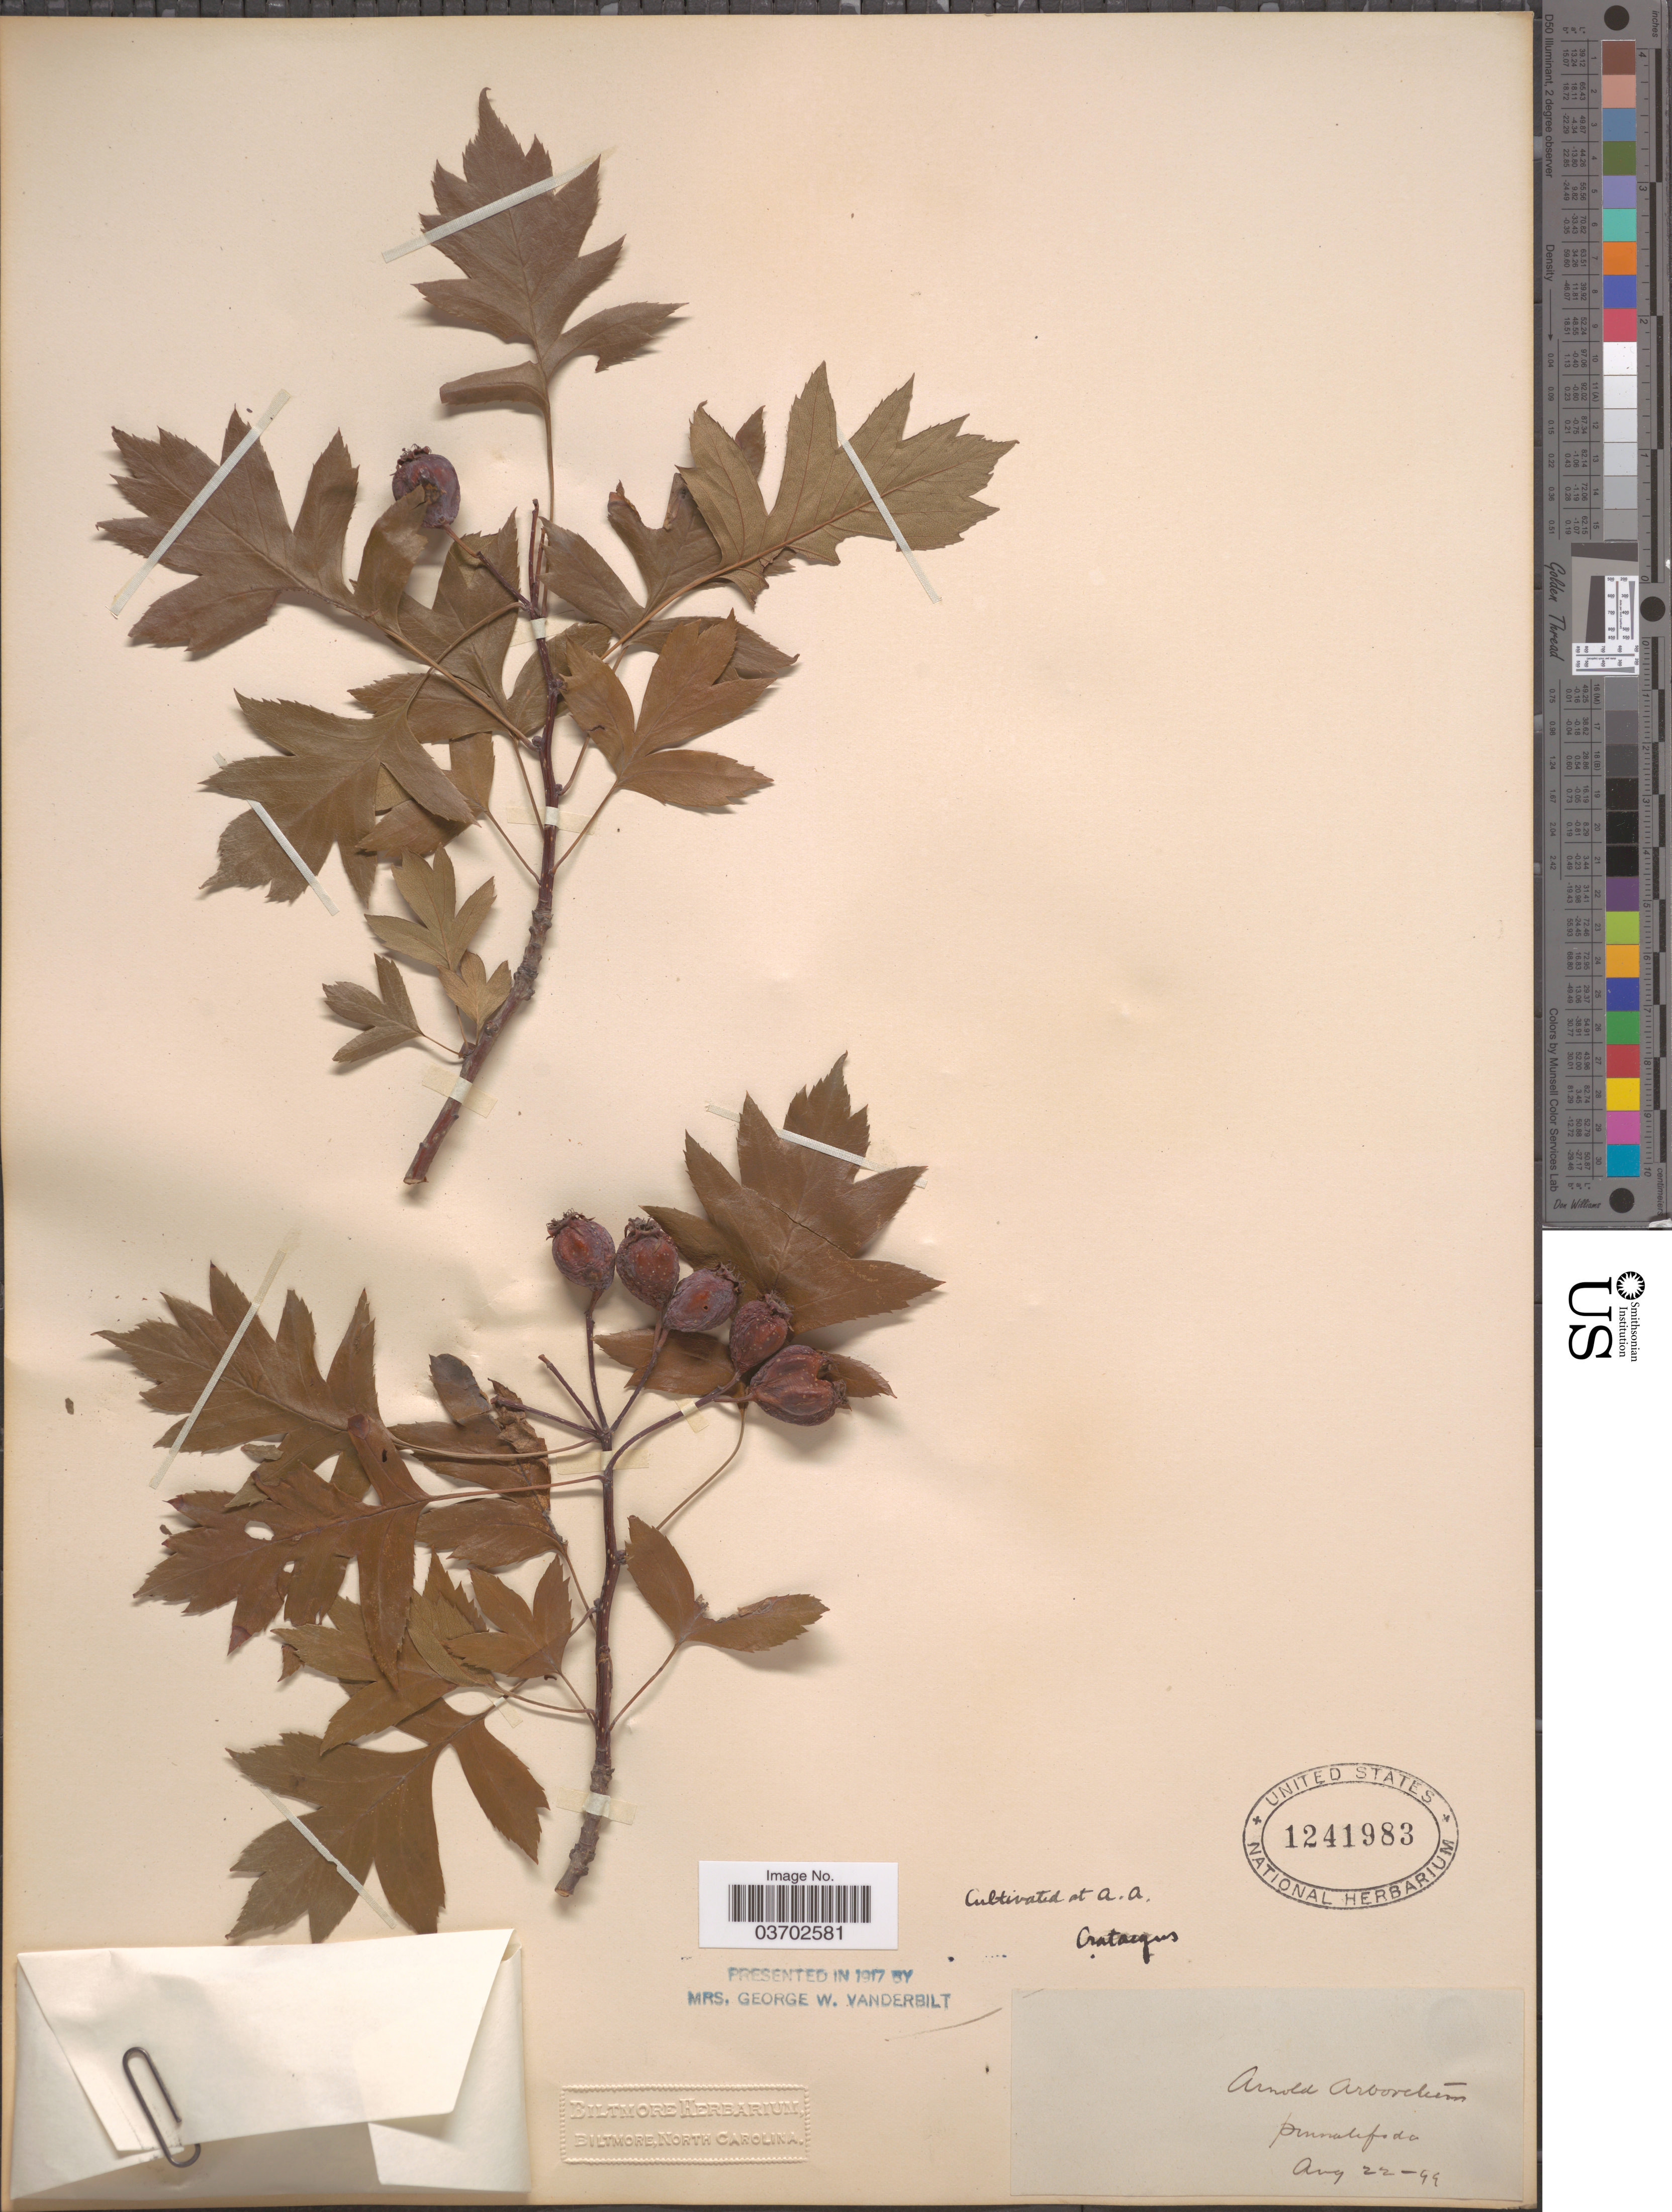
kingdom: Plantae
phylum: Tracheophyta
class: Magnoliopsida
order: Rosales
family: Rosaceae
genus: Crataegus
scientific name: Crataegus sp.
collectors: ex herb. Biltmore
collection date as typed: Transcribed d/m/y: 22/8/99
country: United States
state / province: Massachusetts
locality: Arnold Arboretum. A.A.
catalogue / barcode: US 1241983